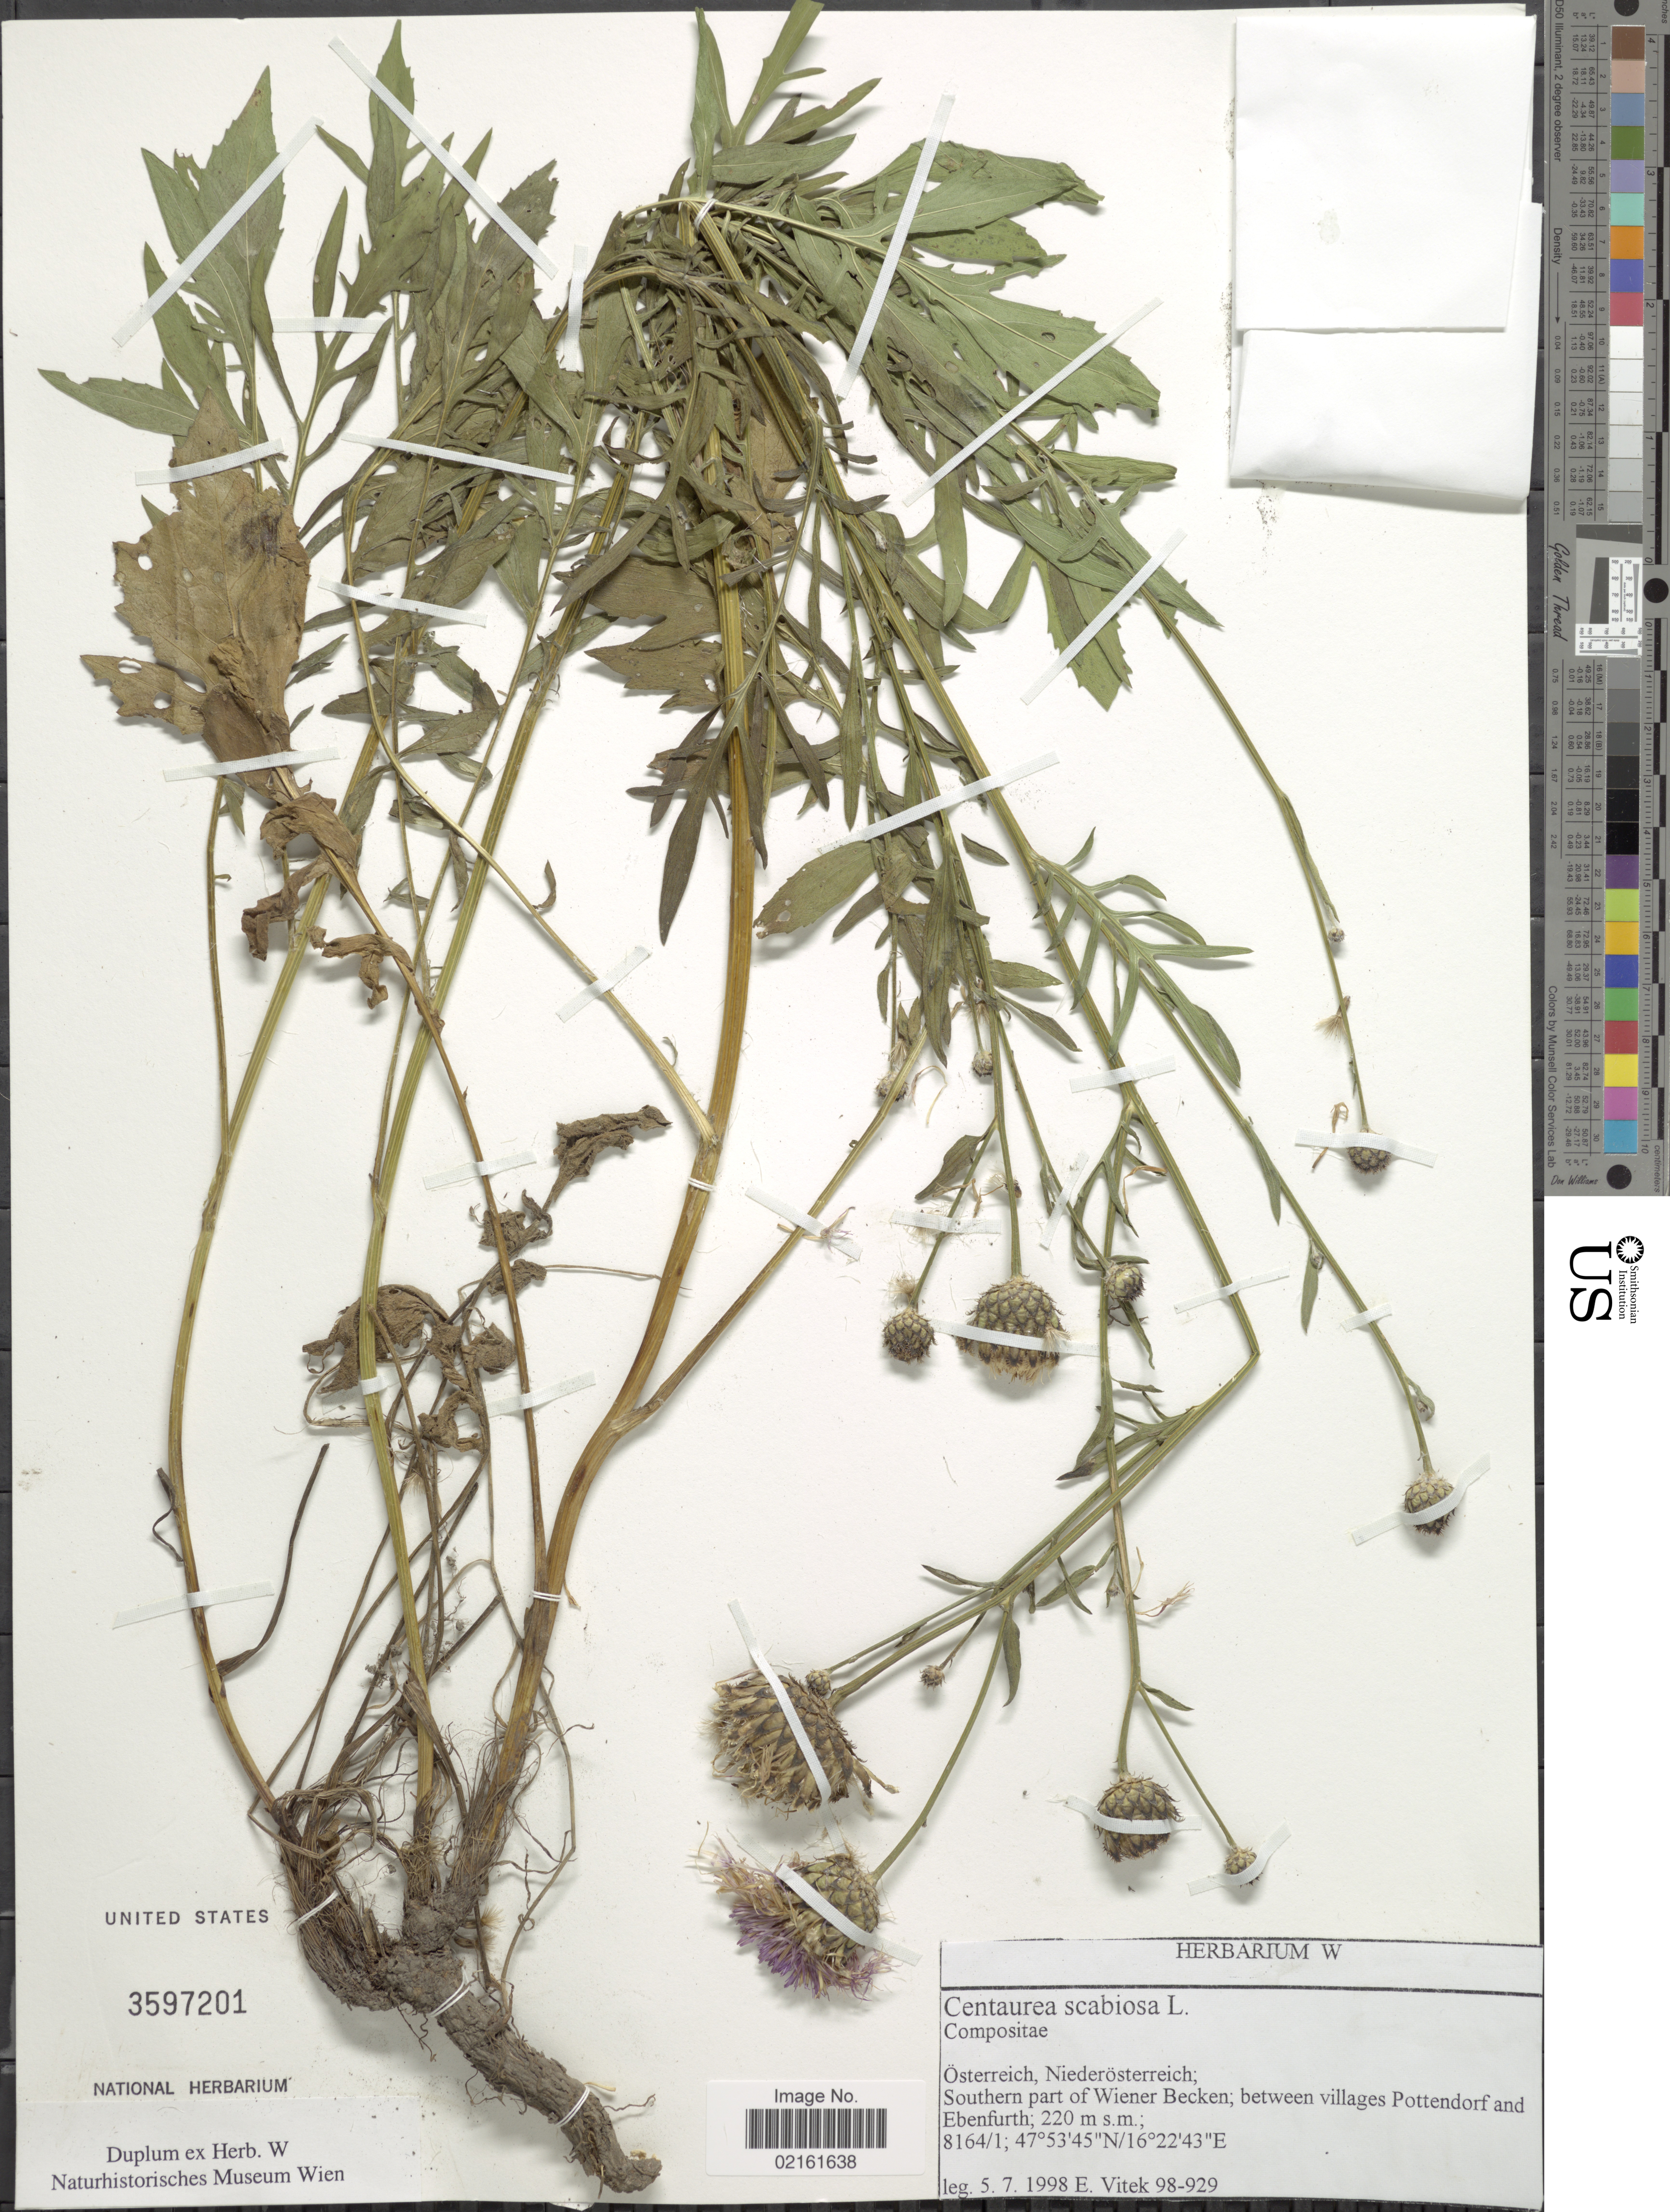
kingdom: Plantae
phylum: Tracheophyta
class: Magnoliopsida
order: Asterales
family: Asteraceae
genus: Centaurea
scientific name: Centaurea scabiosa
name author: L.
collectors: E. Vitek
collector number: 98-929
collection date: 1998-07-05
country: Austria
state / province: Niederosterreich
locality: Osterreich; Southern part of Wiener Becken; between villages Pottendorf and Ebenfurth; 8164/1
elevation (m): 220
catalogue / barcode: US 2597201